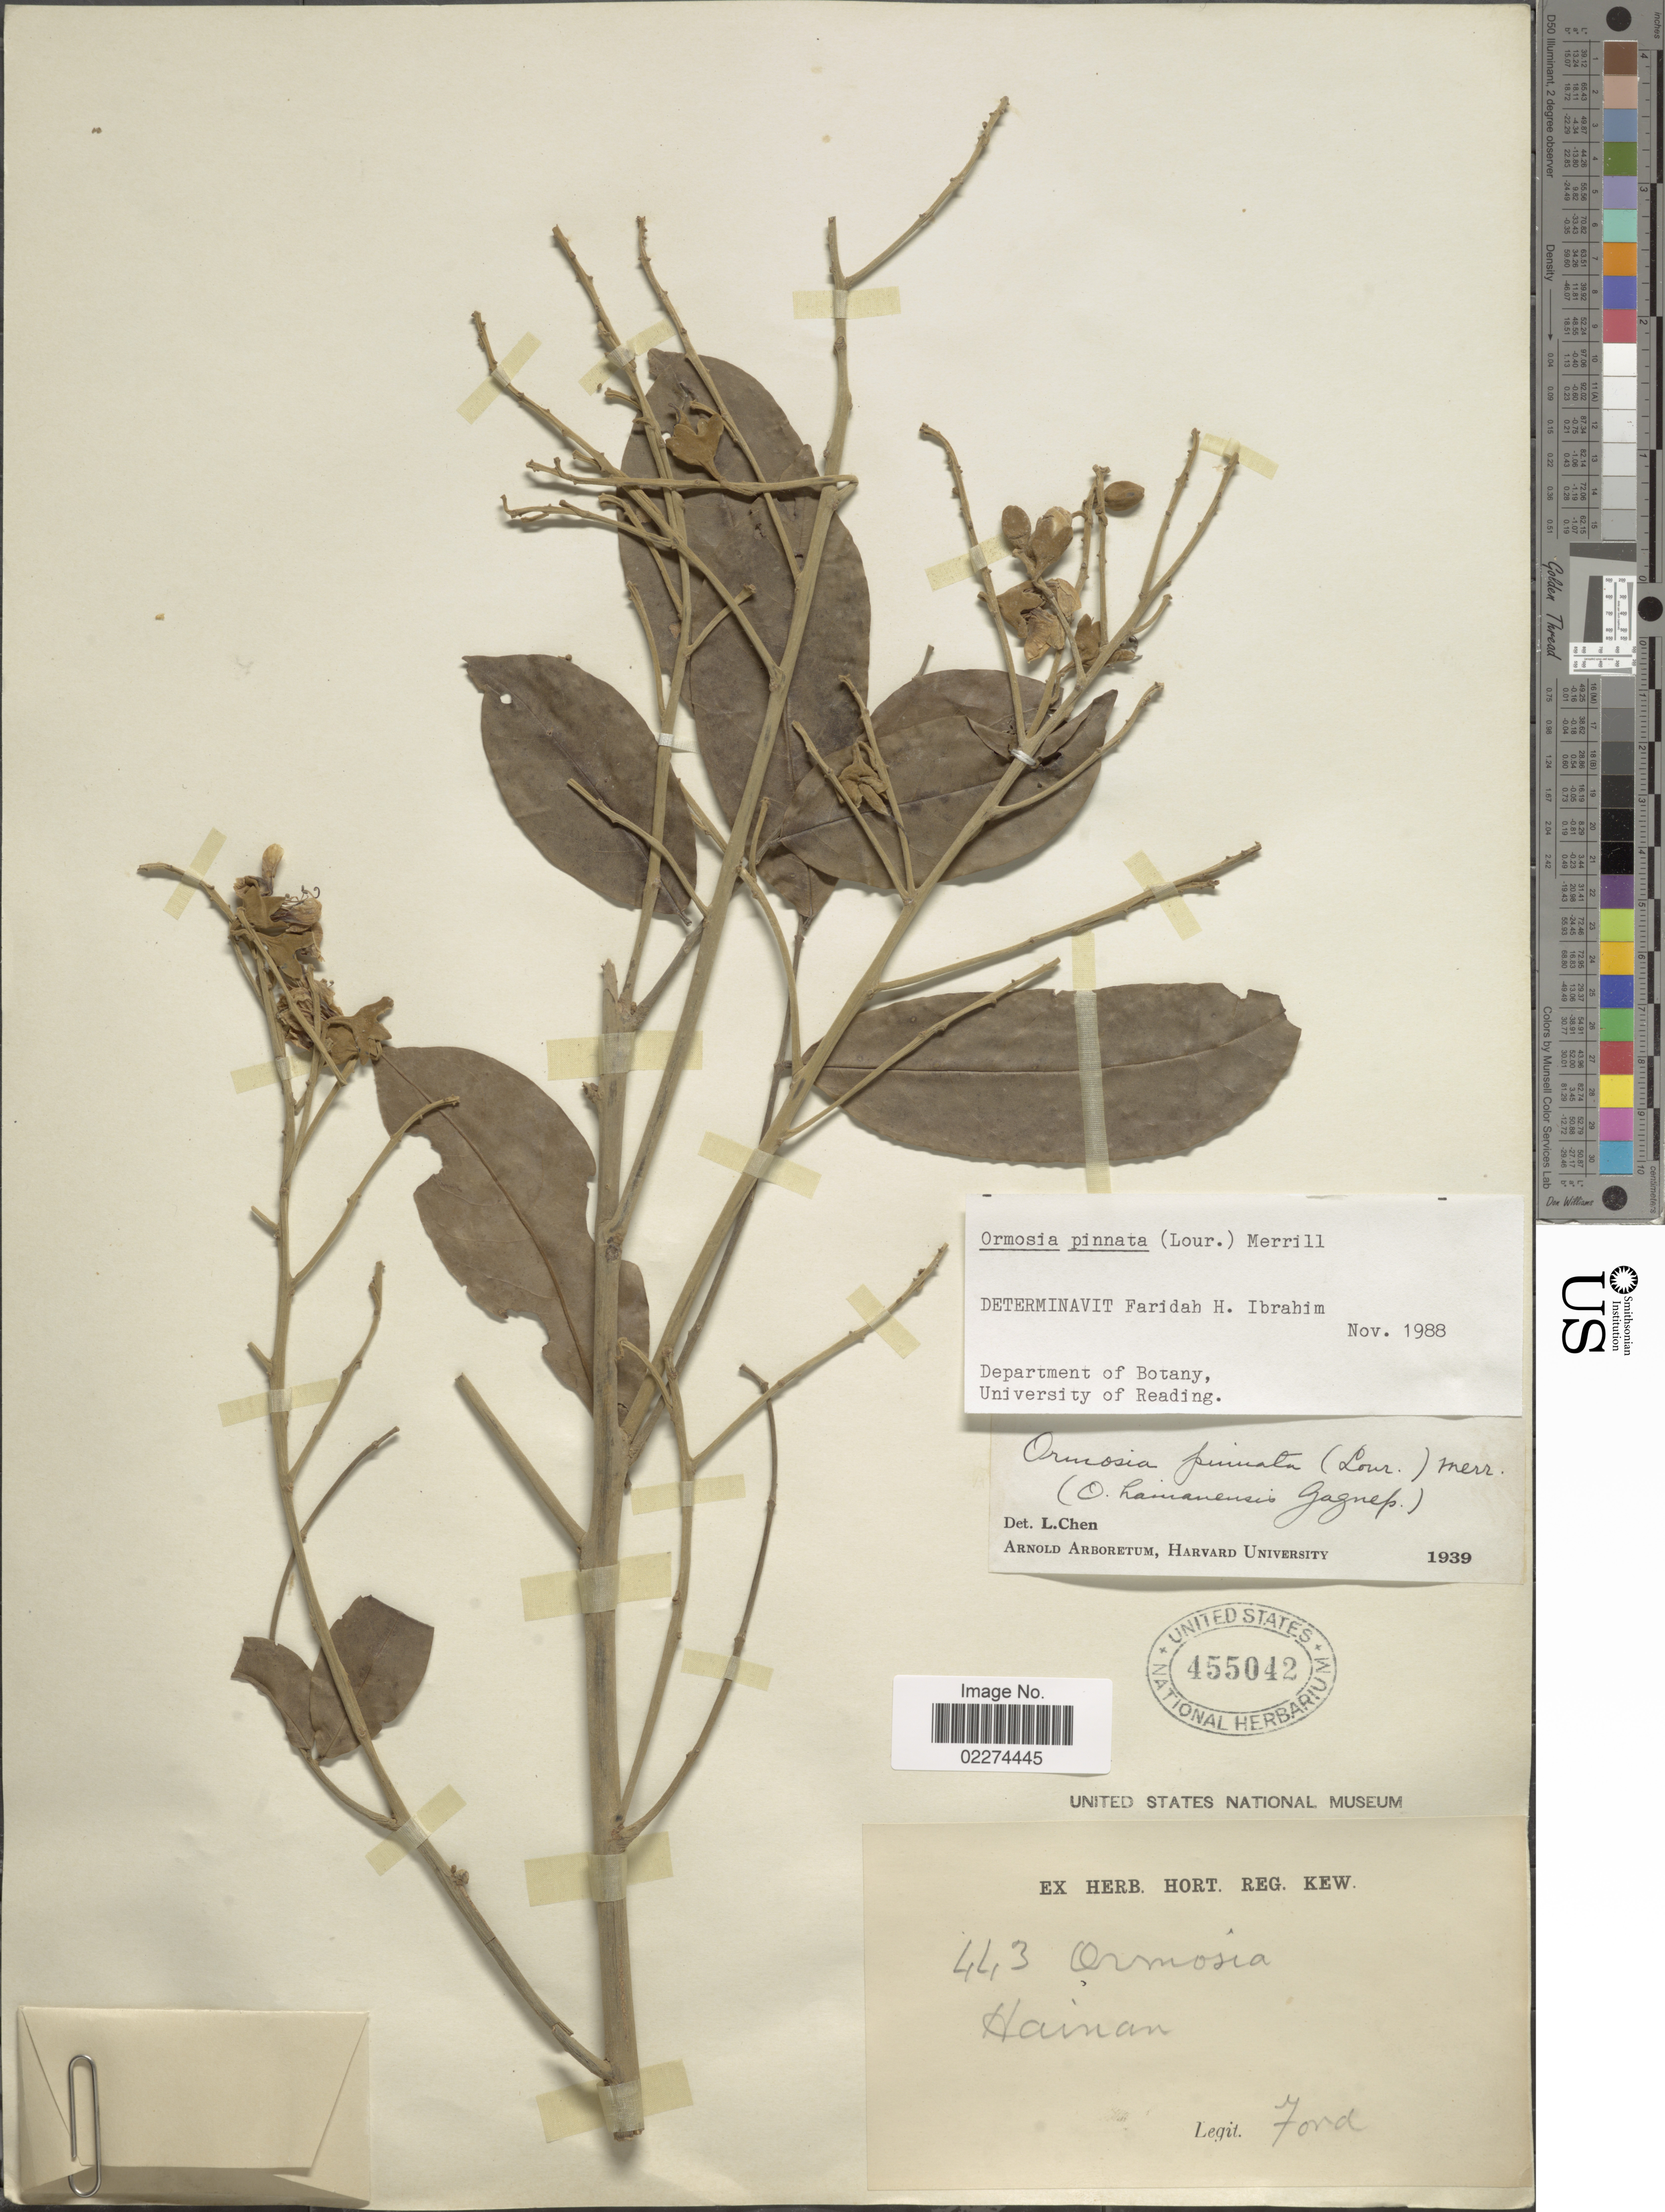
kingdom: Plantae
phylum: Tracheophyta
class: Magnoliopsida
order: Fabales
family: Fabaceae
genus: Ormosia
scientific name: Ormosia pinnata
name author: (Lour.) Merr.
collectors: -. Ford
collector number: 443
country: China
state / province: Hainan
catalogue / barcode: US 455042